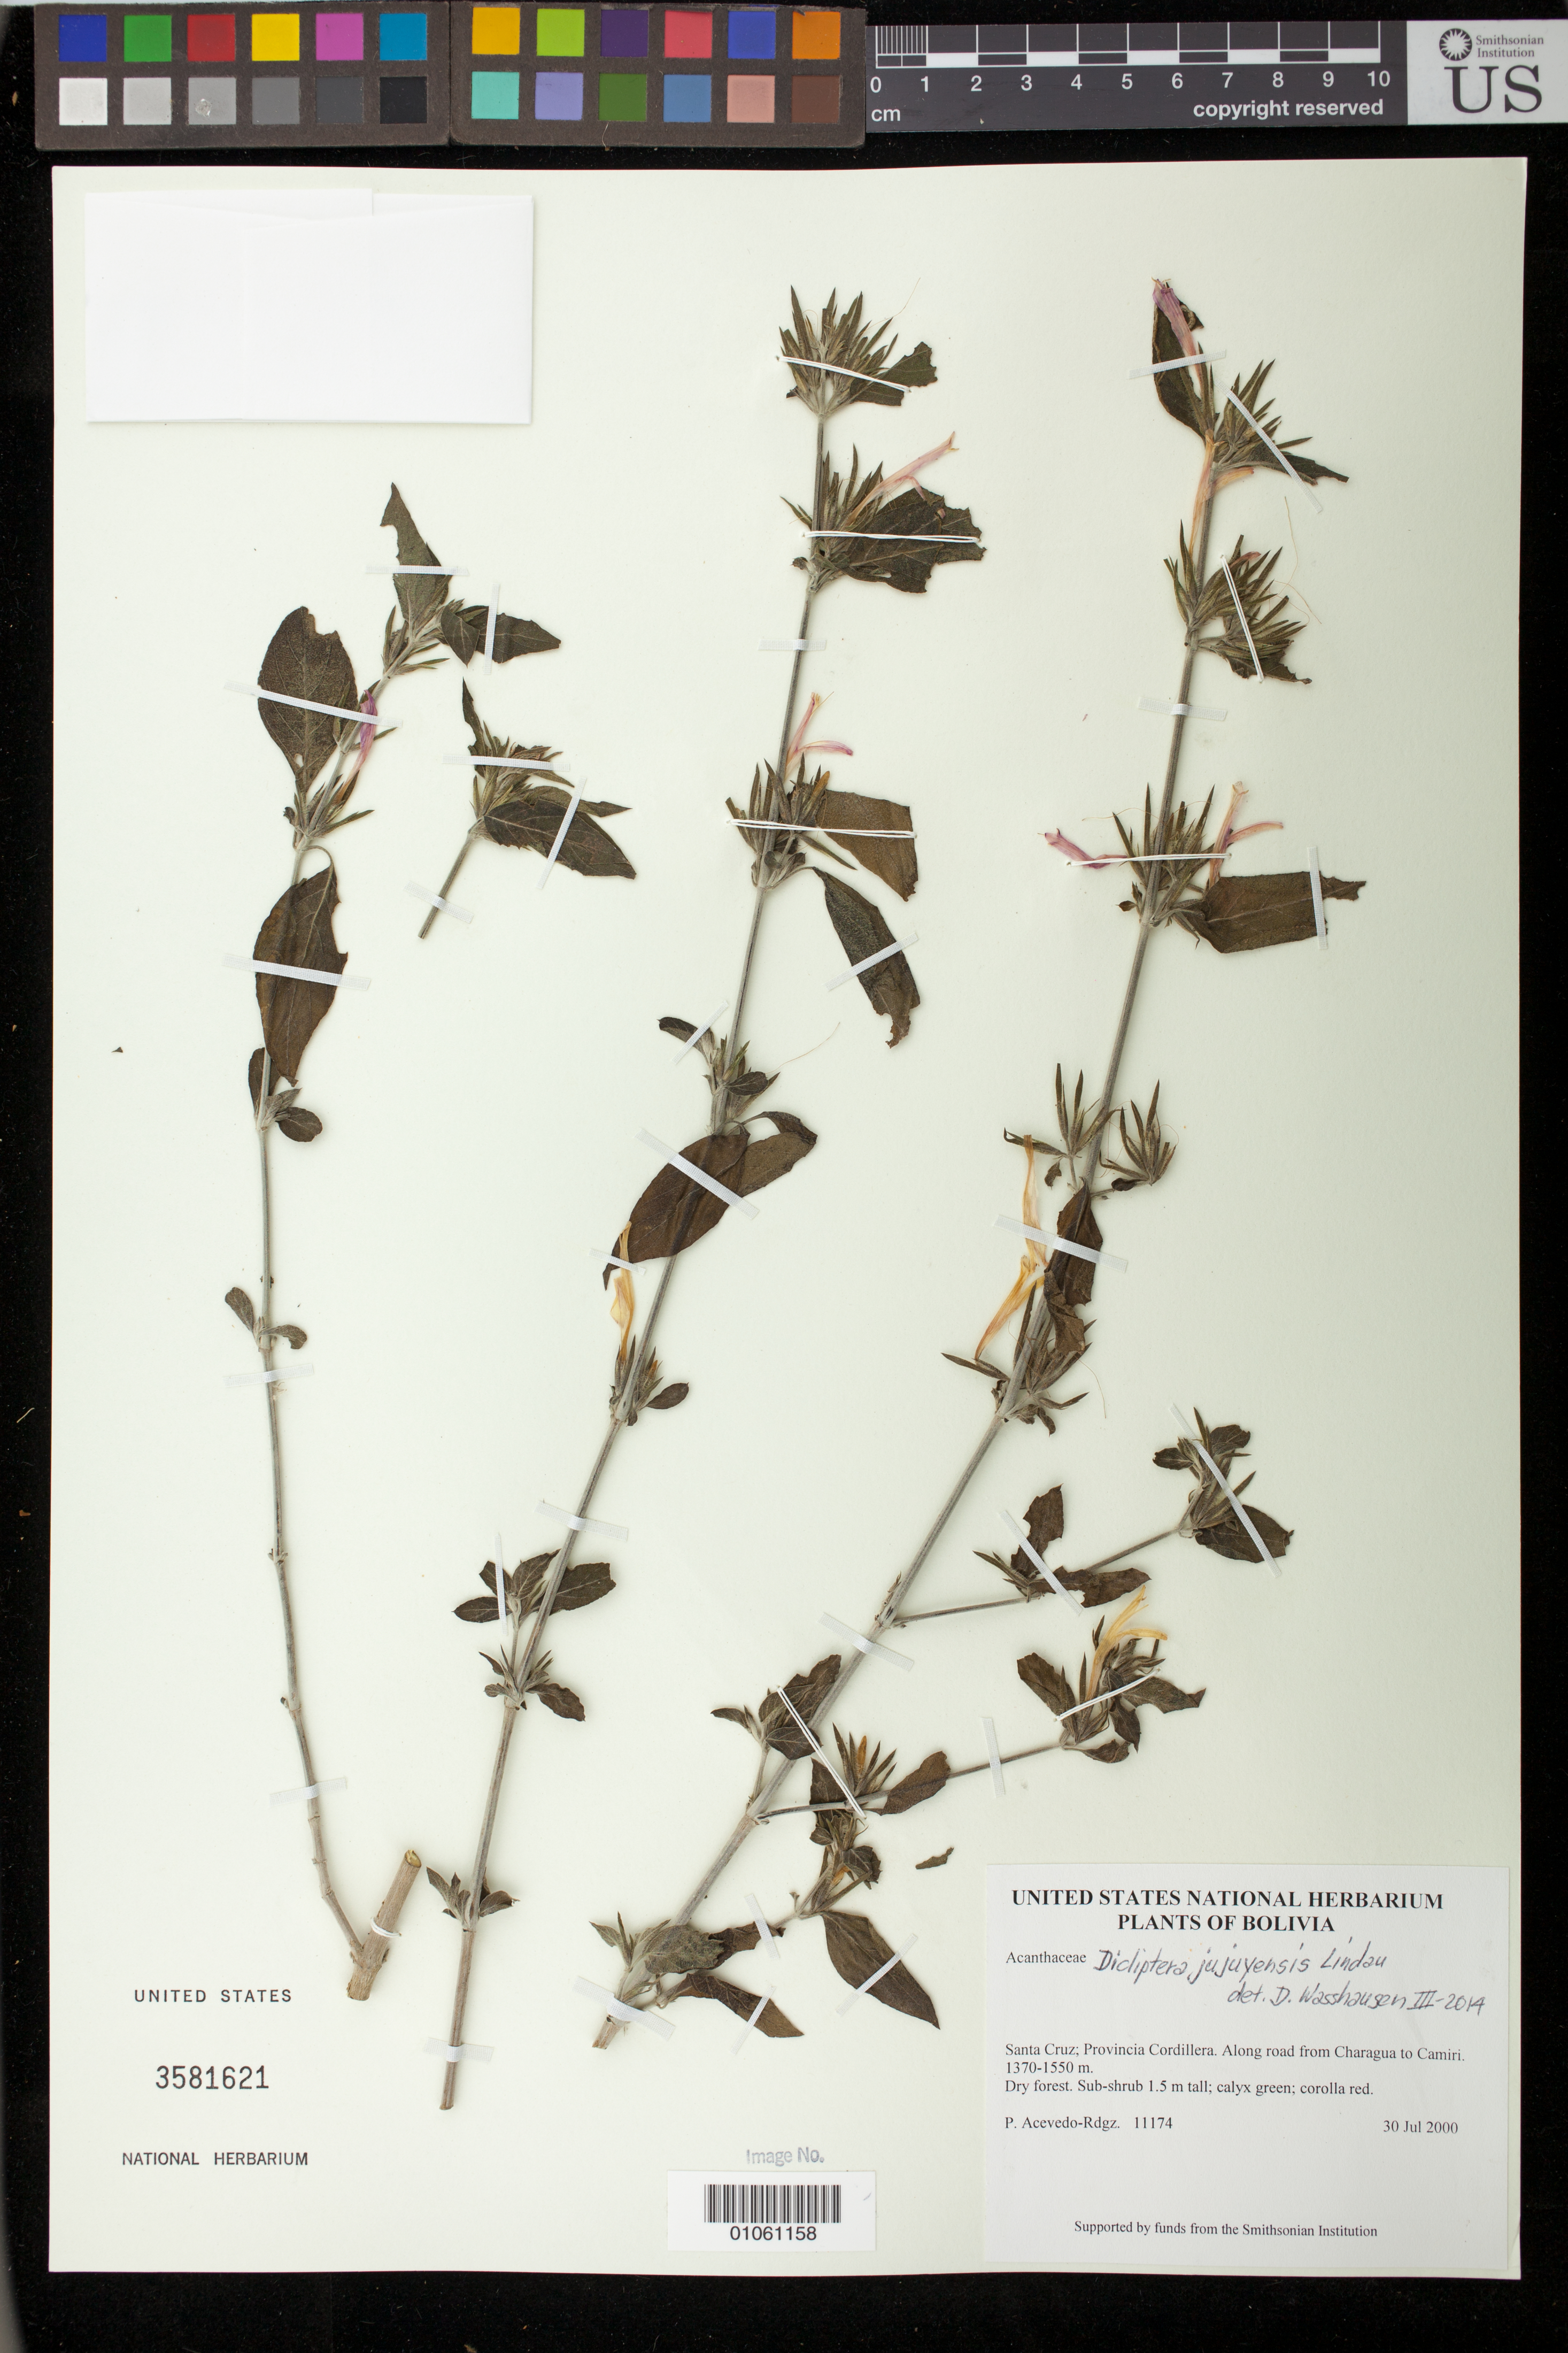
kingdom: Plantae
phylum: Tracheophyta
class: Magnoliopsida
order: Lamiales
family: Acanthaceae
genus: Dicliptera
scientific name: Dicliptera jujuyensis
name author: Lindau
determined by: Wasshausen, Dieter C., (BOT), Smithsonian Institution - National Museum of Natural History (UNITED STATES)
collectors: P. Acevedo-Rodr.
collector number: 11174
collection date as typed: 30 Jul 2000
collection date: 2000-07-30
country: Bolivia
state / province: Santa Cruz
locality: Santa Cruz; Provincia Cordillera. Along road from Charagua to Camiri.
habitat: Dry forest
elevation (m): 1370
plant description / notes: US, NY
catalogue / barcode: US 3581621